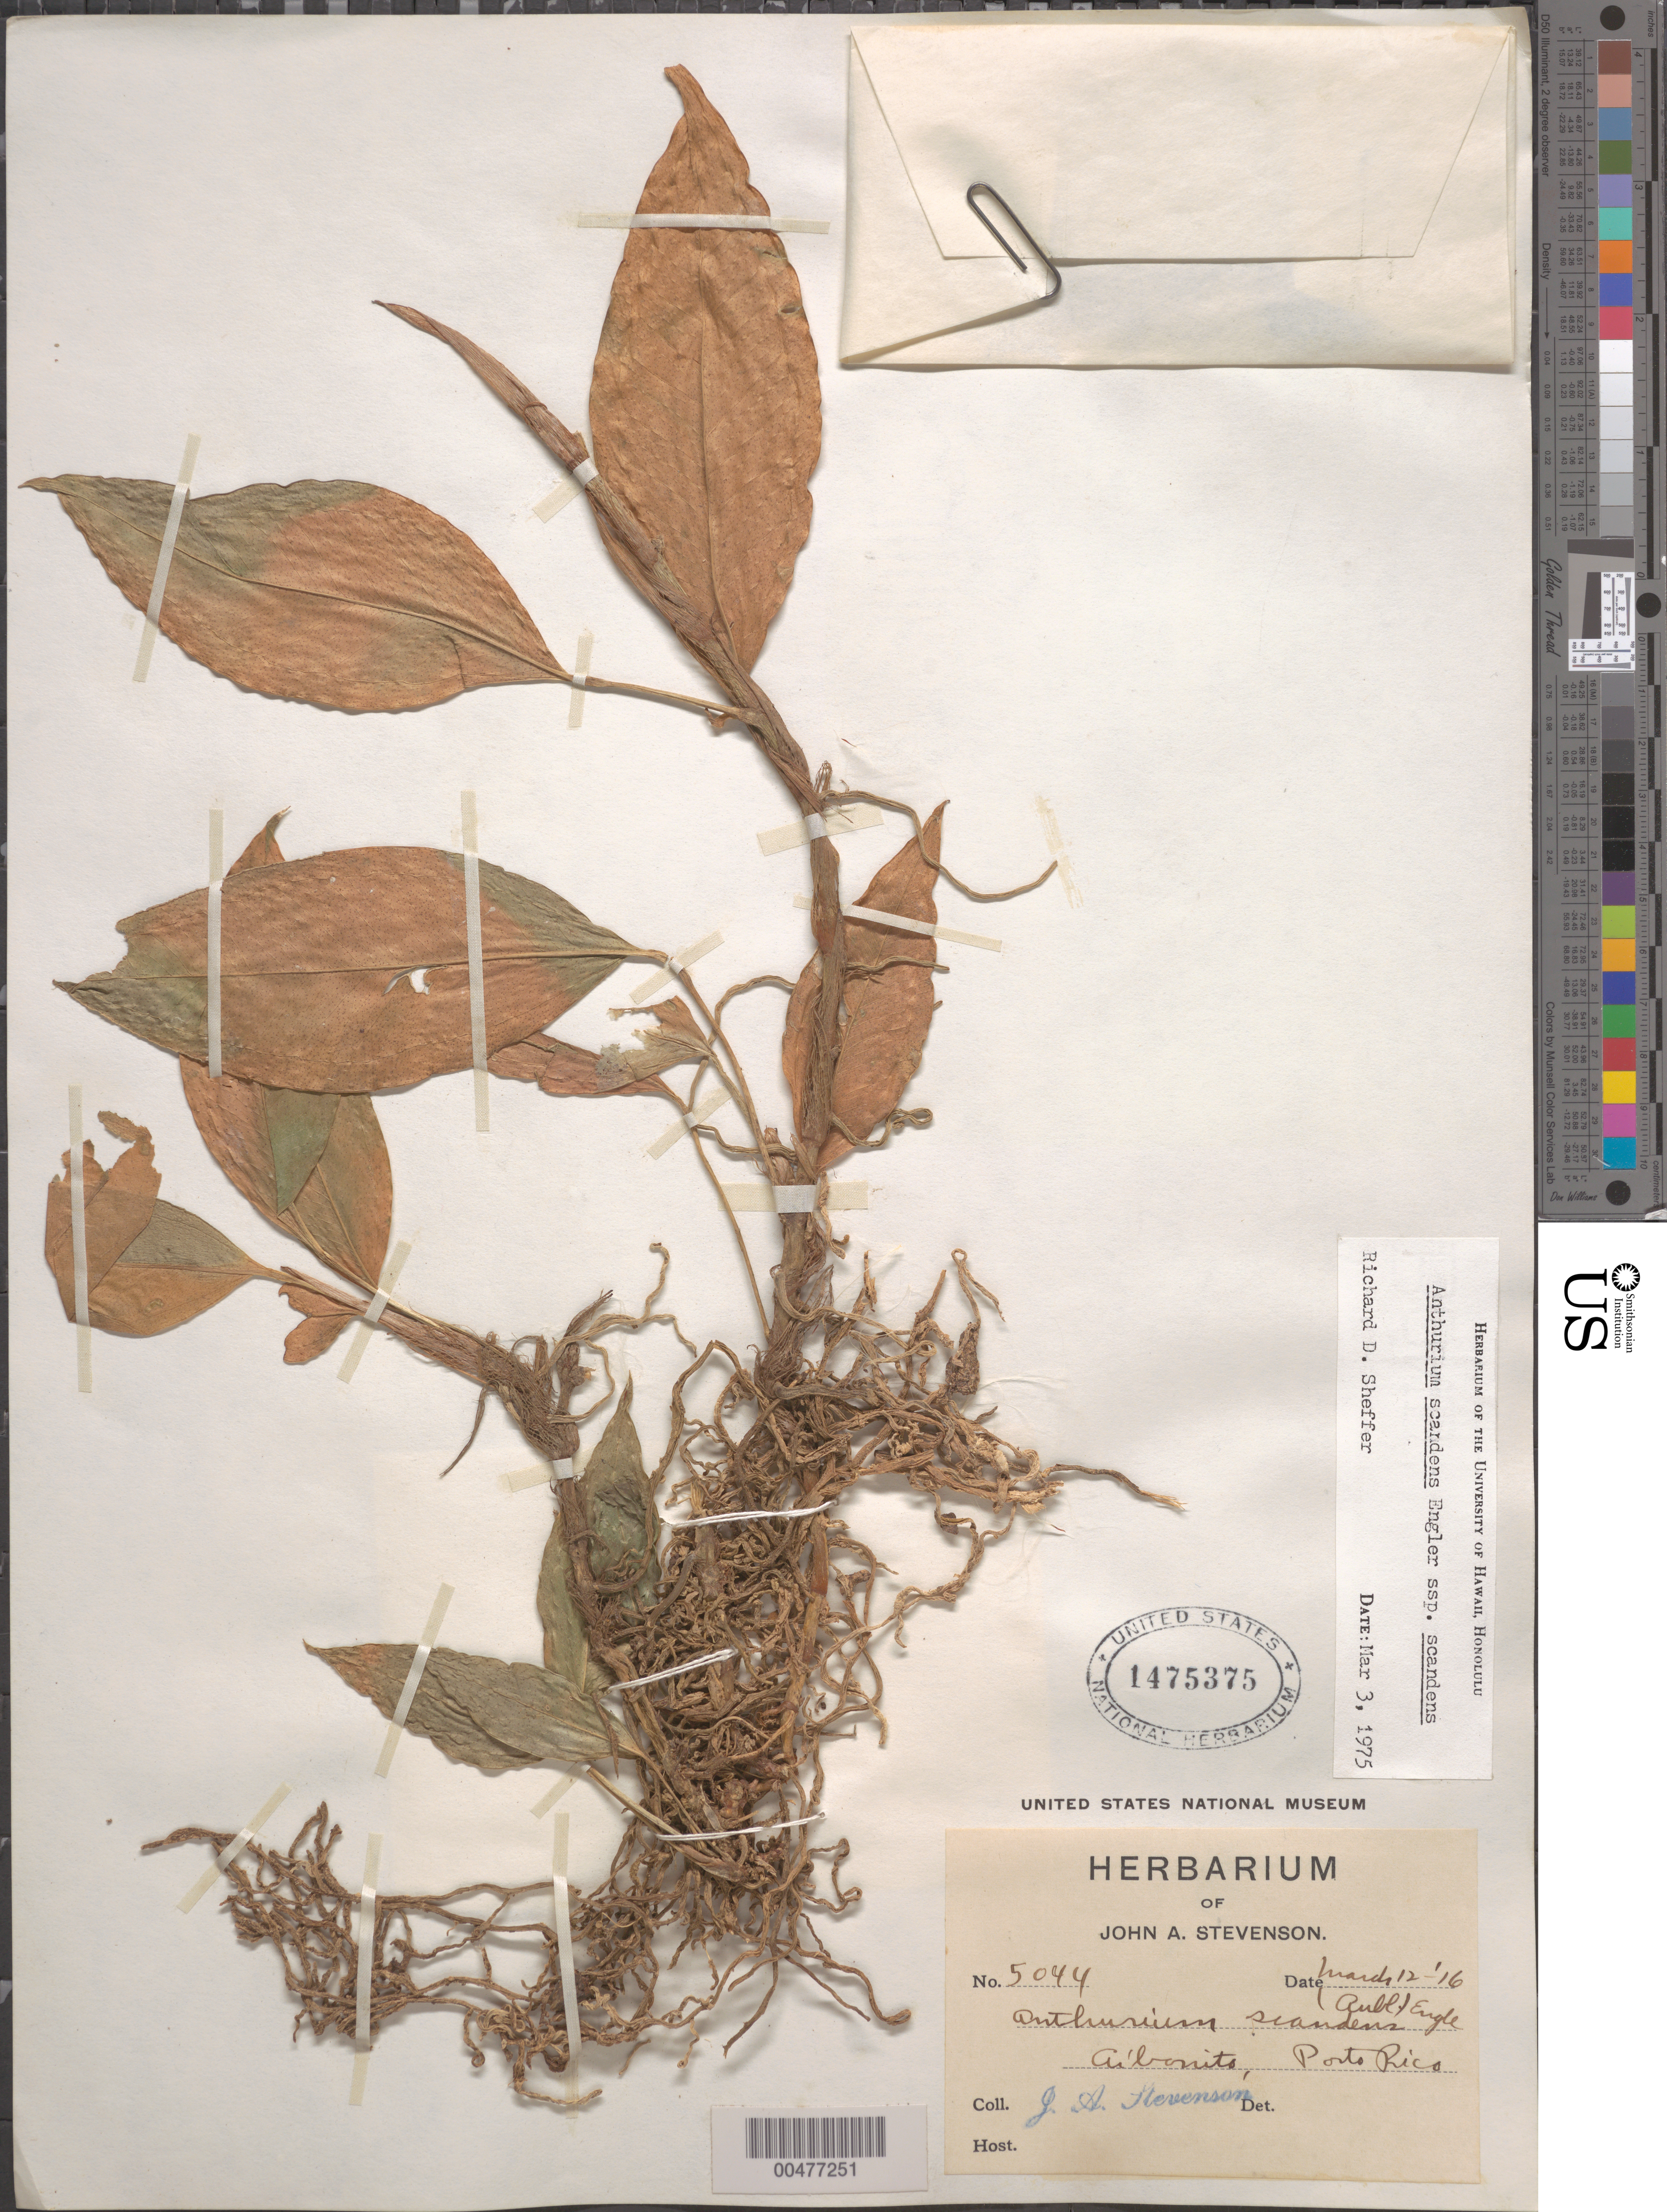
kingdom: Plantae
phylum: Tracheophyta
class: Liliopsida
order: Alismatales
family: Araceae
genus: Anthurium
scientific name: Anthurium scandens subsp. scandens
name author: (Aubl.) Engl.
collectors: J. Stevenson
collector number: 5044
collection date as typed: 12 Mar 19-- to 16 Mar 19--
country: Puerto Rico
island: Greater Antilles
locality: Aibonito.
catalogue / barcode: US 1475375